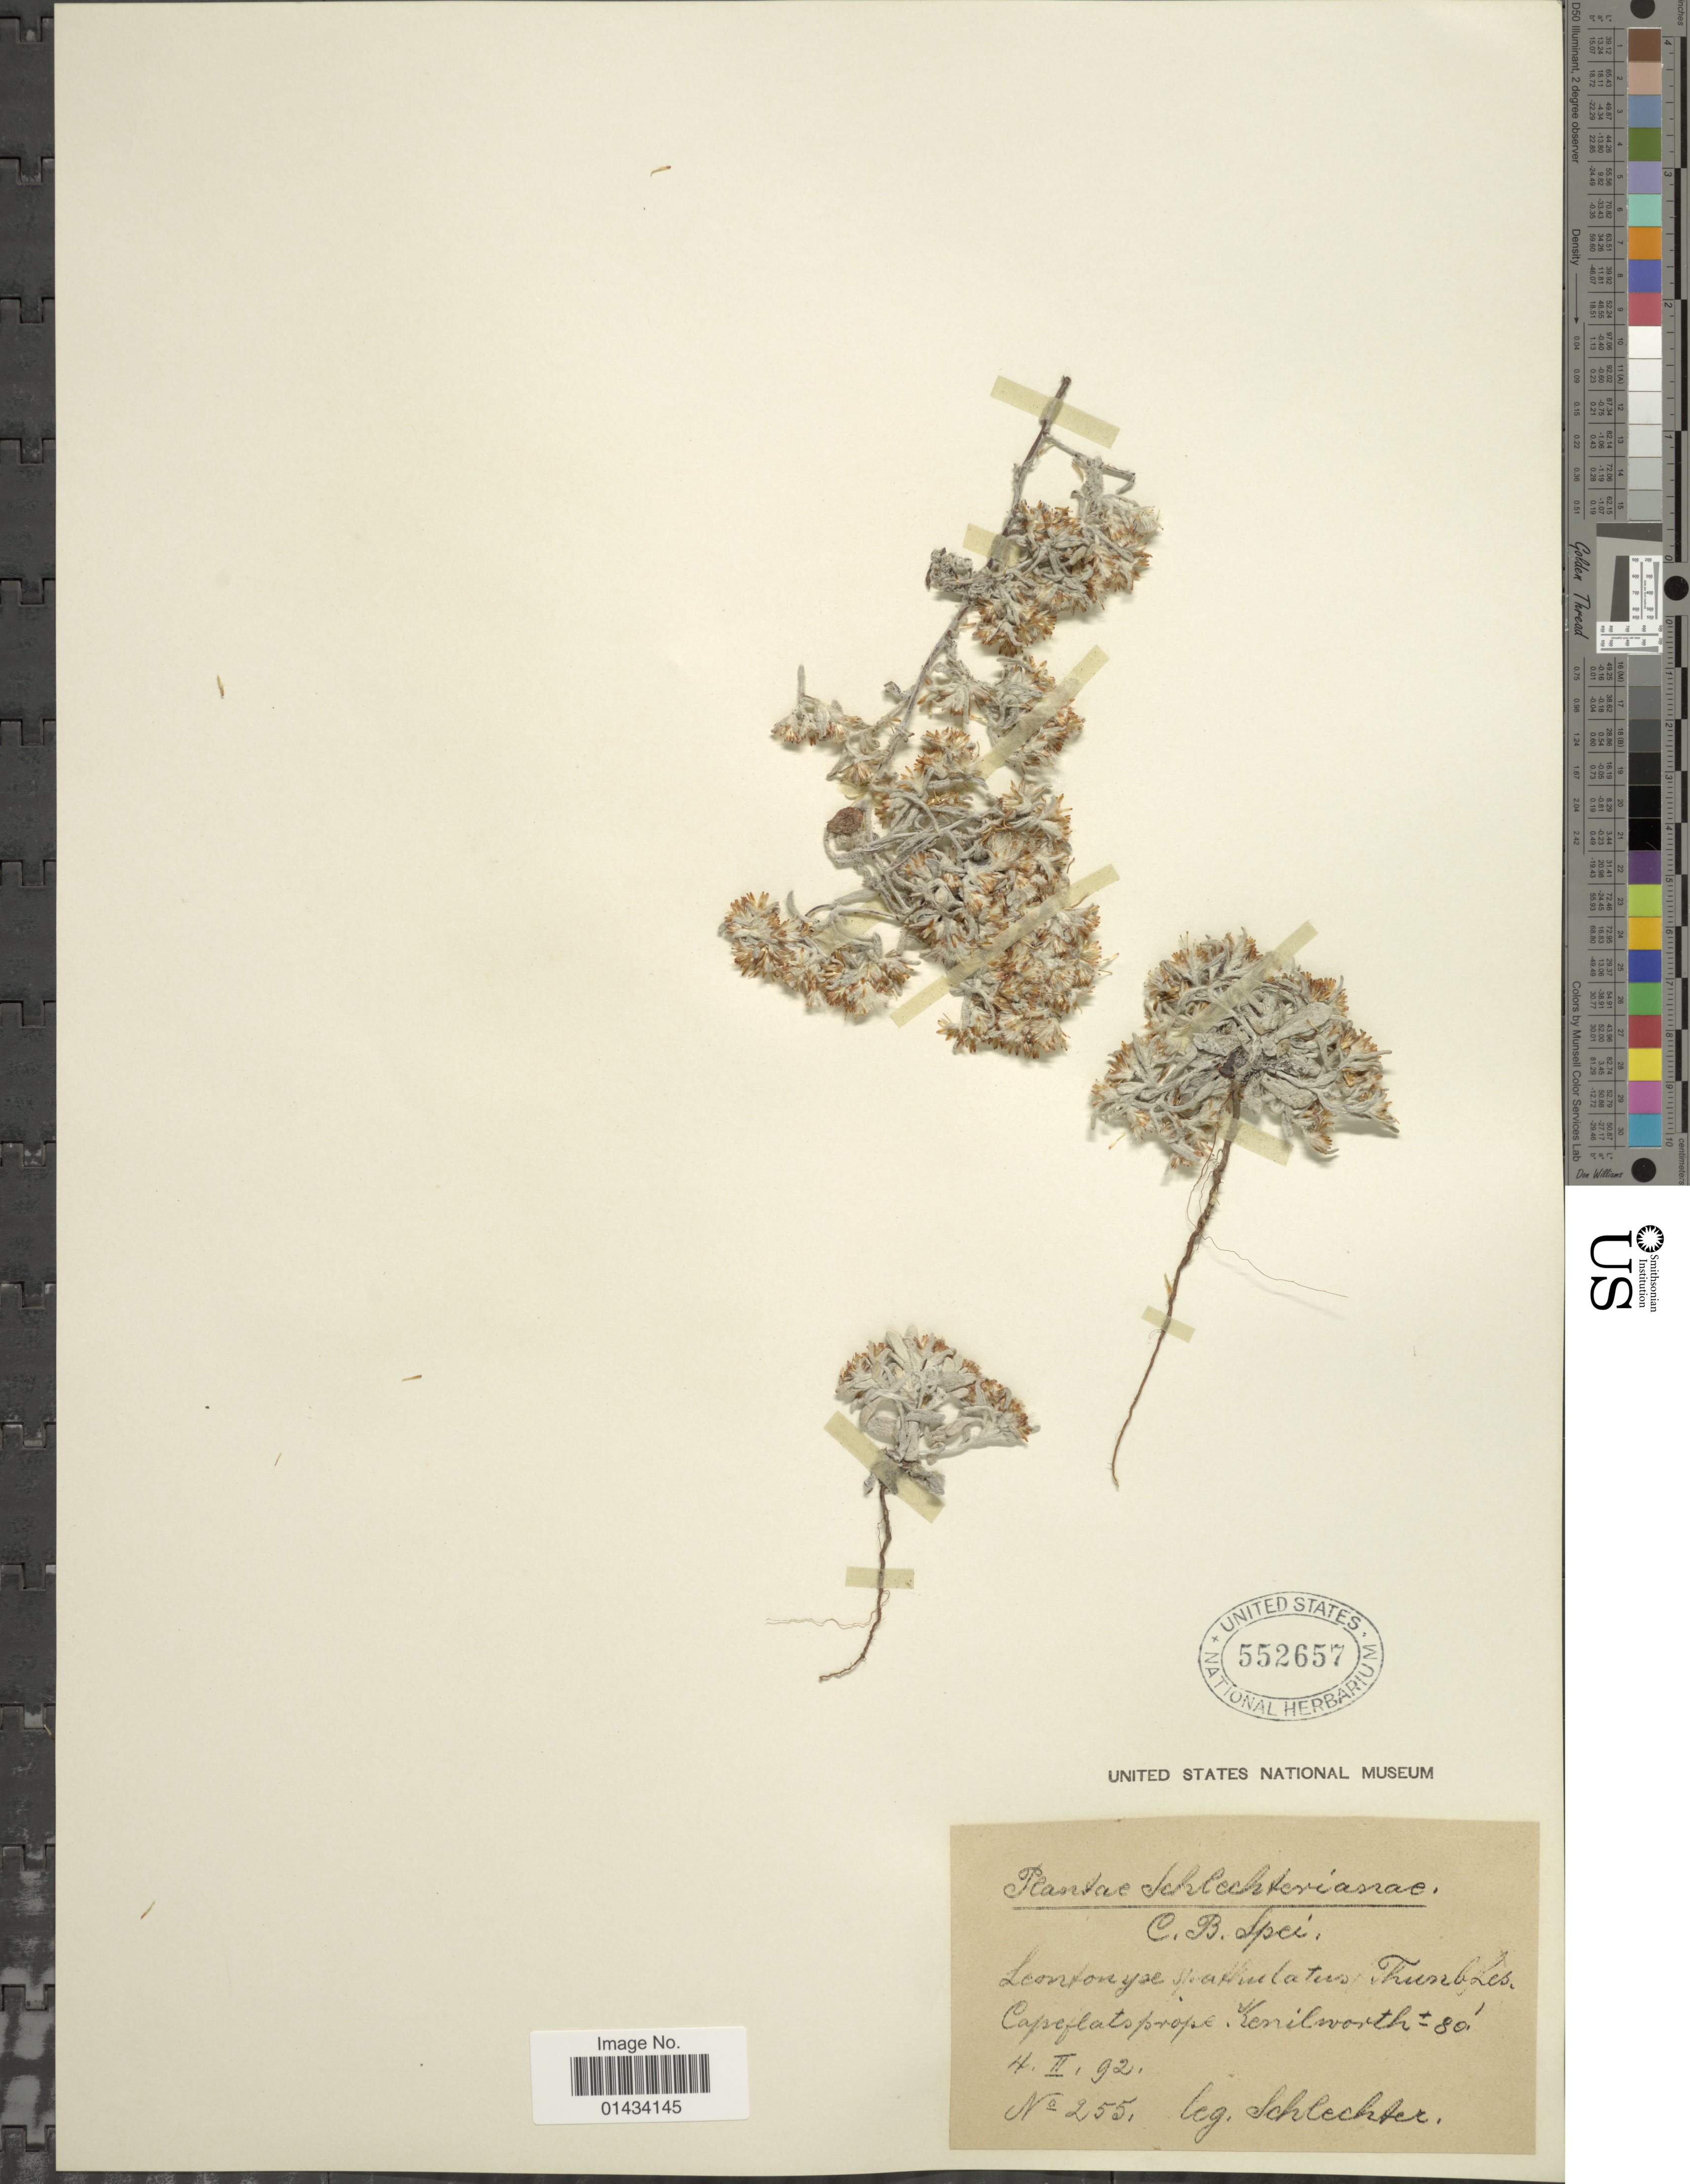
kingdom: Plantae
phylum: Tracheophyta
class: Magnoliopsida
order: Asterales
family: Asteraceae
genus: Leontonyx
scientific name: Leontonyx spathulatus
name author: Less. ex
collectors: Schlechter, -- & C. Spei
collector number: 255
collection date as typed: Transcribed d/m/y: 4/2/92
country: South Africa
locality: Capeflats prope, Kenilworth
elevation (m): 24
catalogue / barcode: US 552657